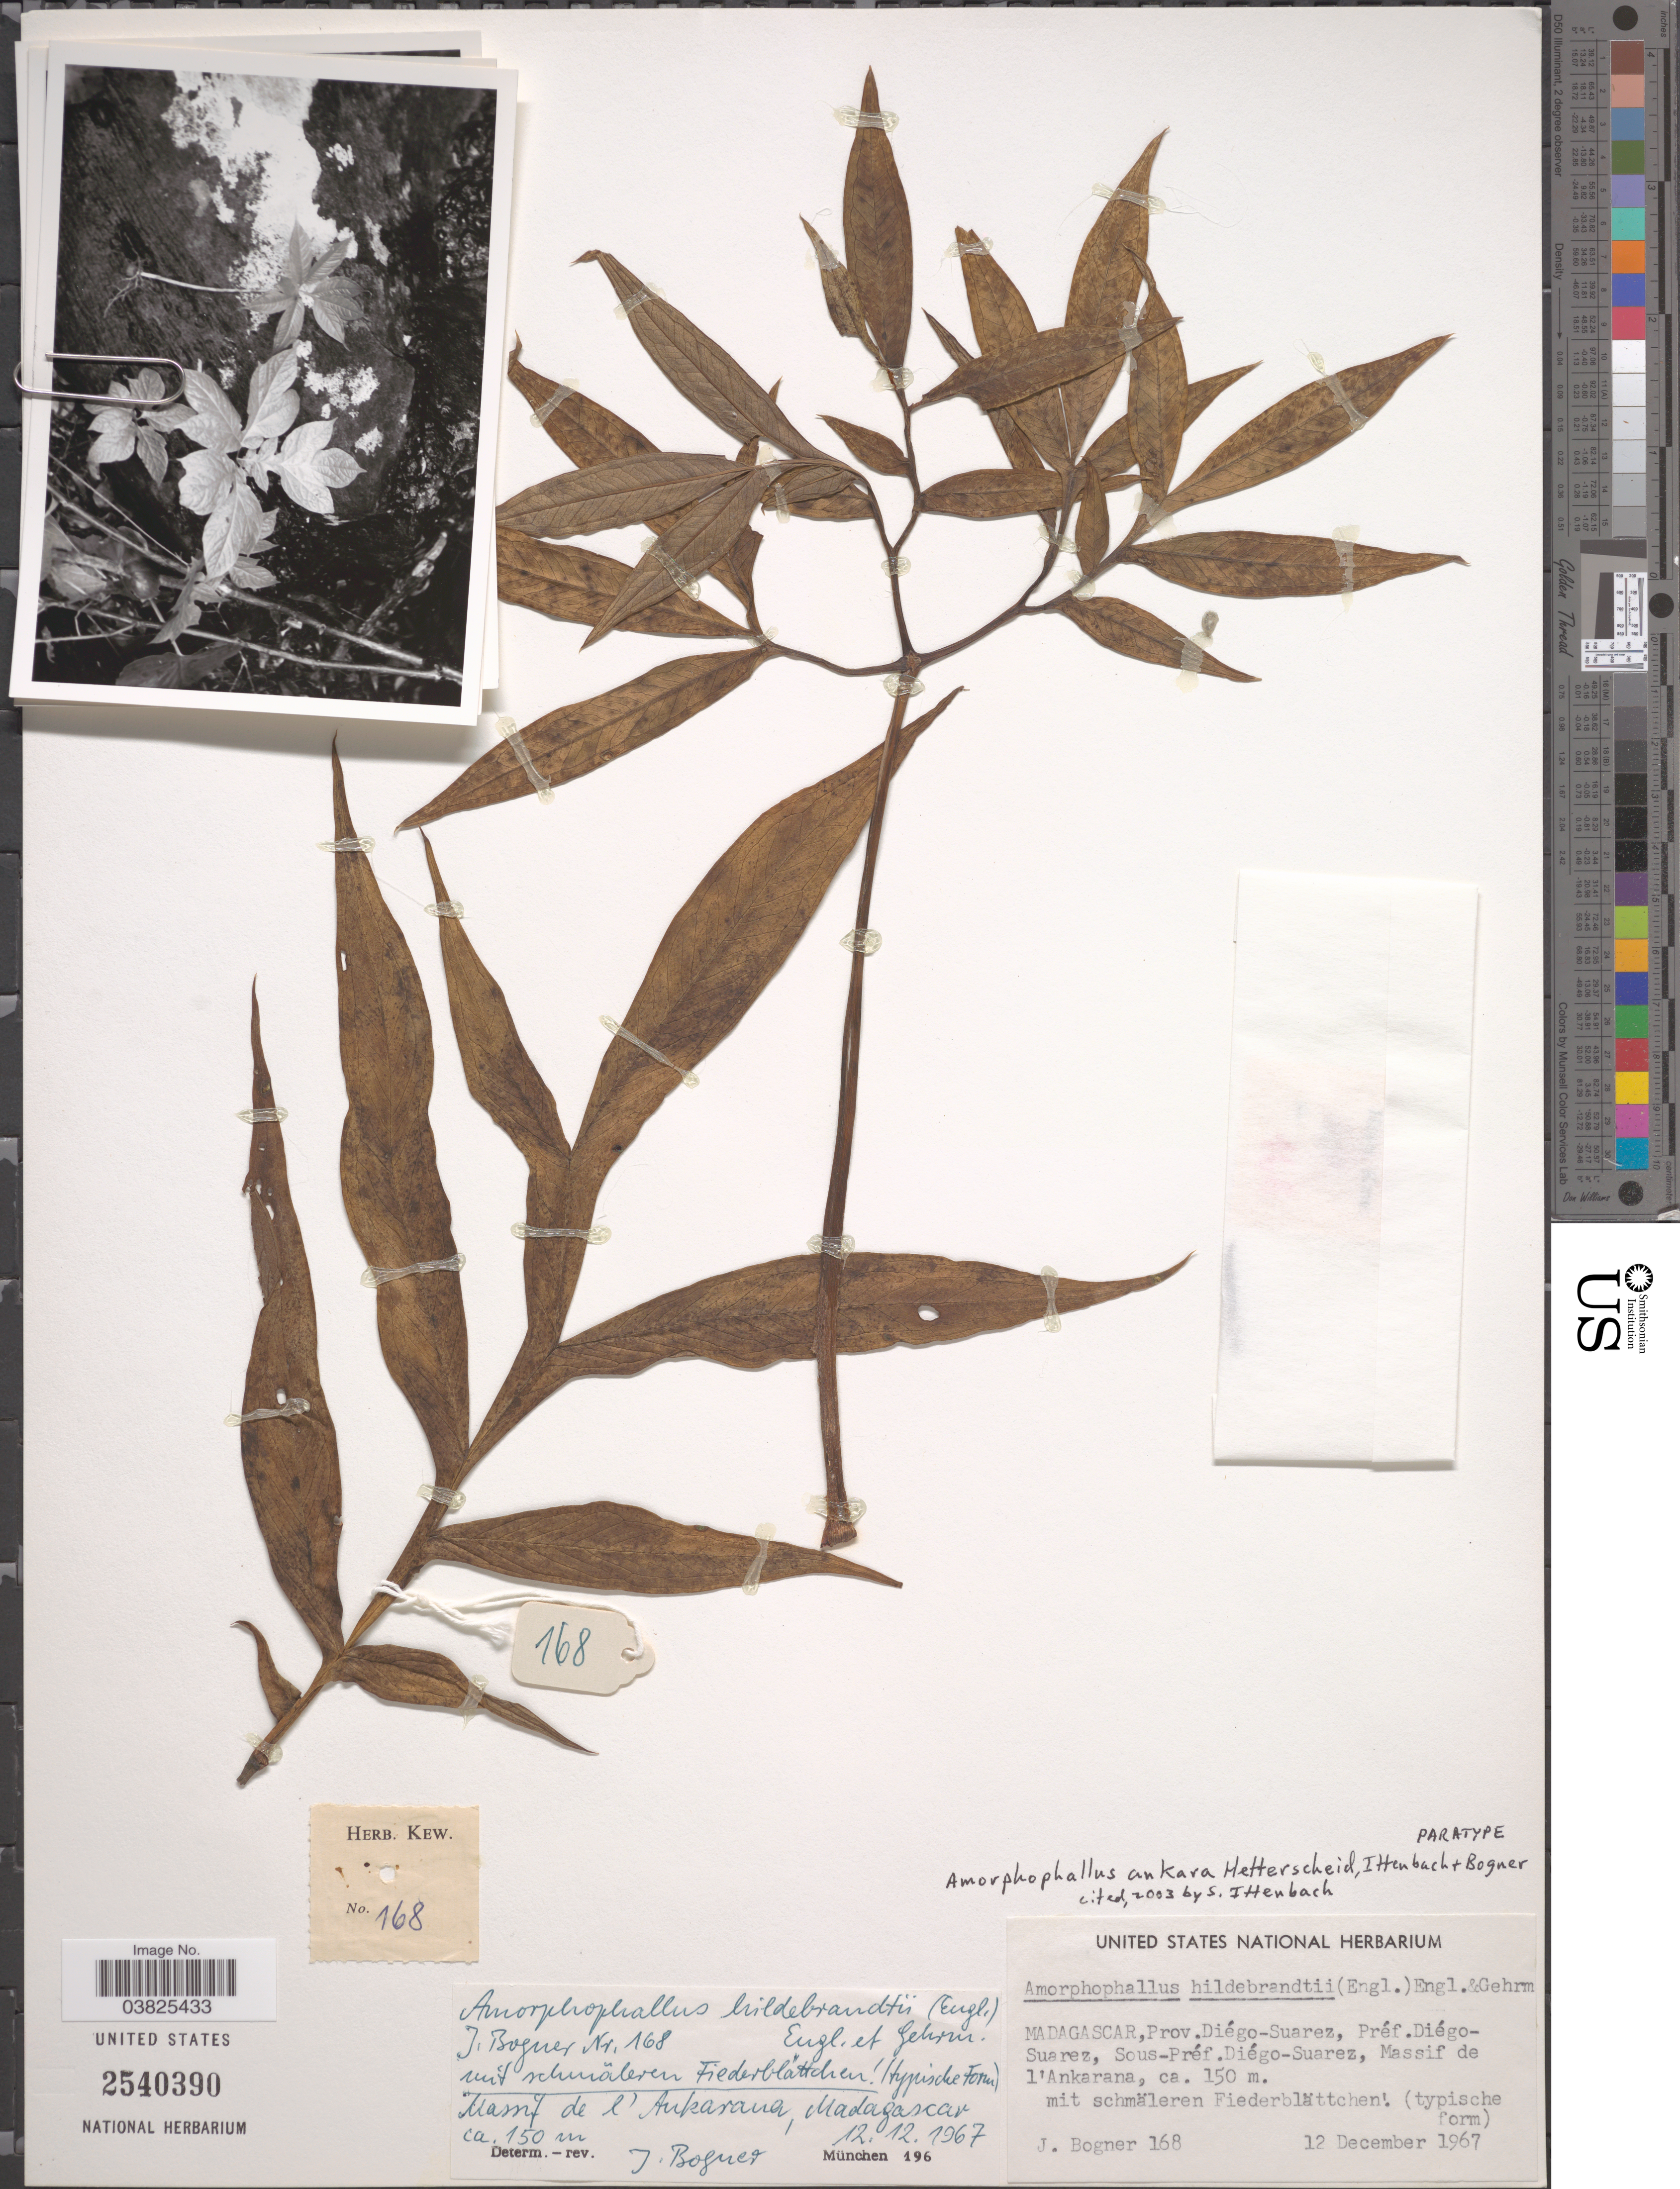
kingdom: Plantae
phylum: Tracheophyta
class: Liliopsida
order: Alismatales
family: Araceae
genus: Amorphophallus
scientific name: Amorphophallus ankarana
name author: Hett. et al.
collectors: J. Bogner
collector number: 168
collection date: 1967-12-12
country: Madagascar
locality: Prov. Diégo-Suarez, Préf. Diégo-Suarez, Sous-Préf. Diégo-Suarez, Massif de l'Ankarana.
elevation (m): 150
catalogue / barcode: US 2540390